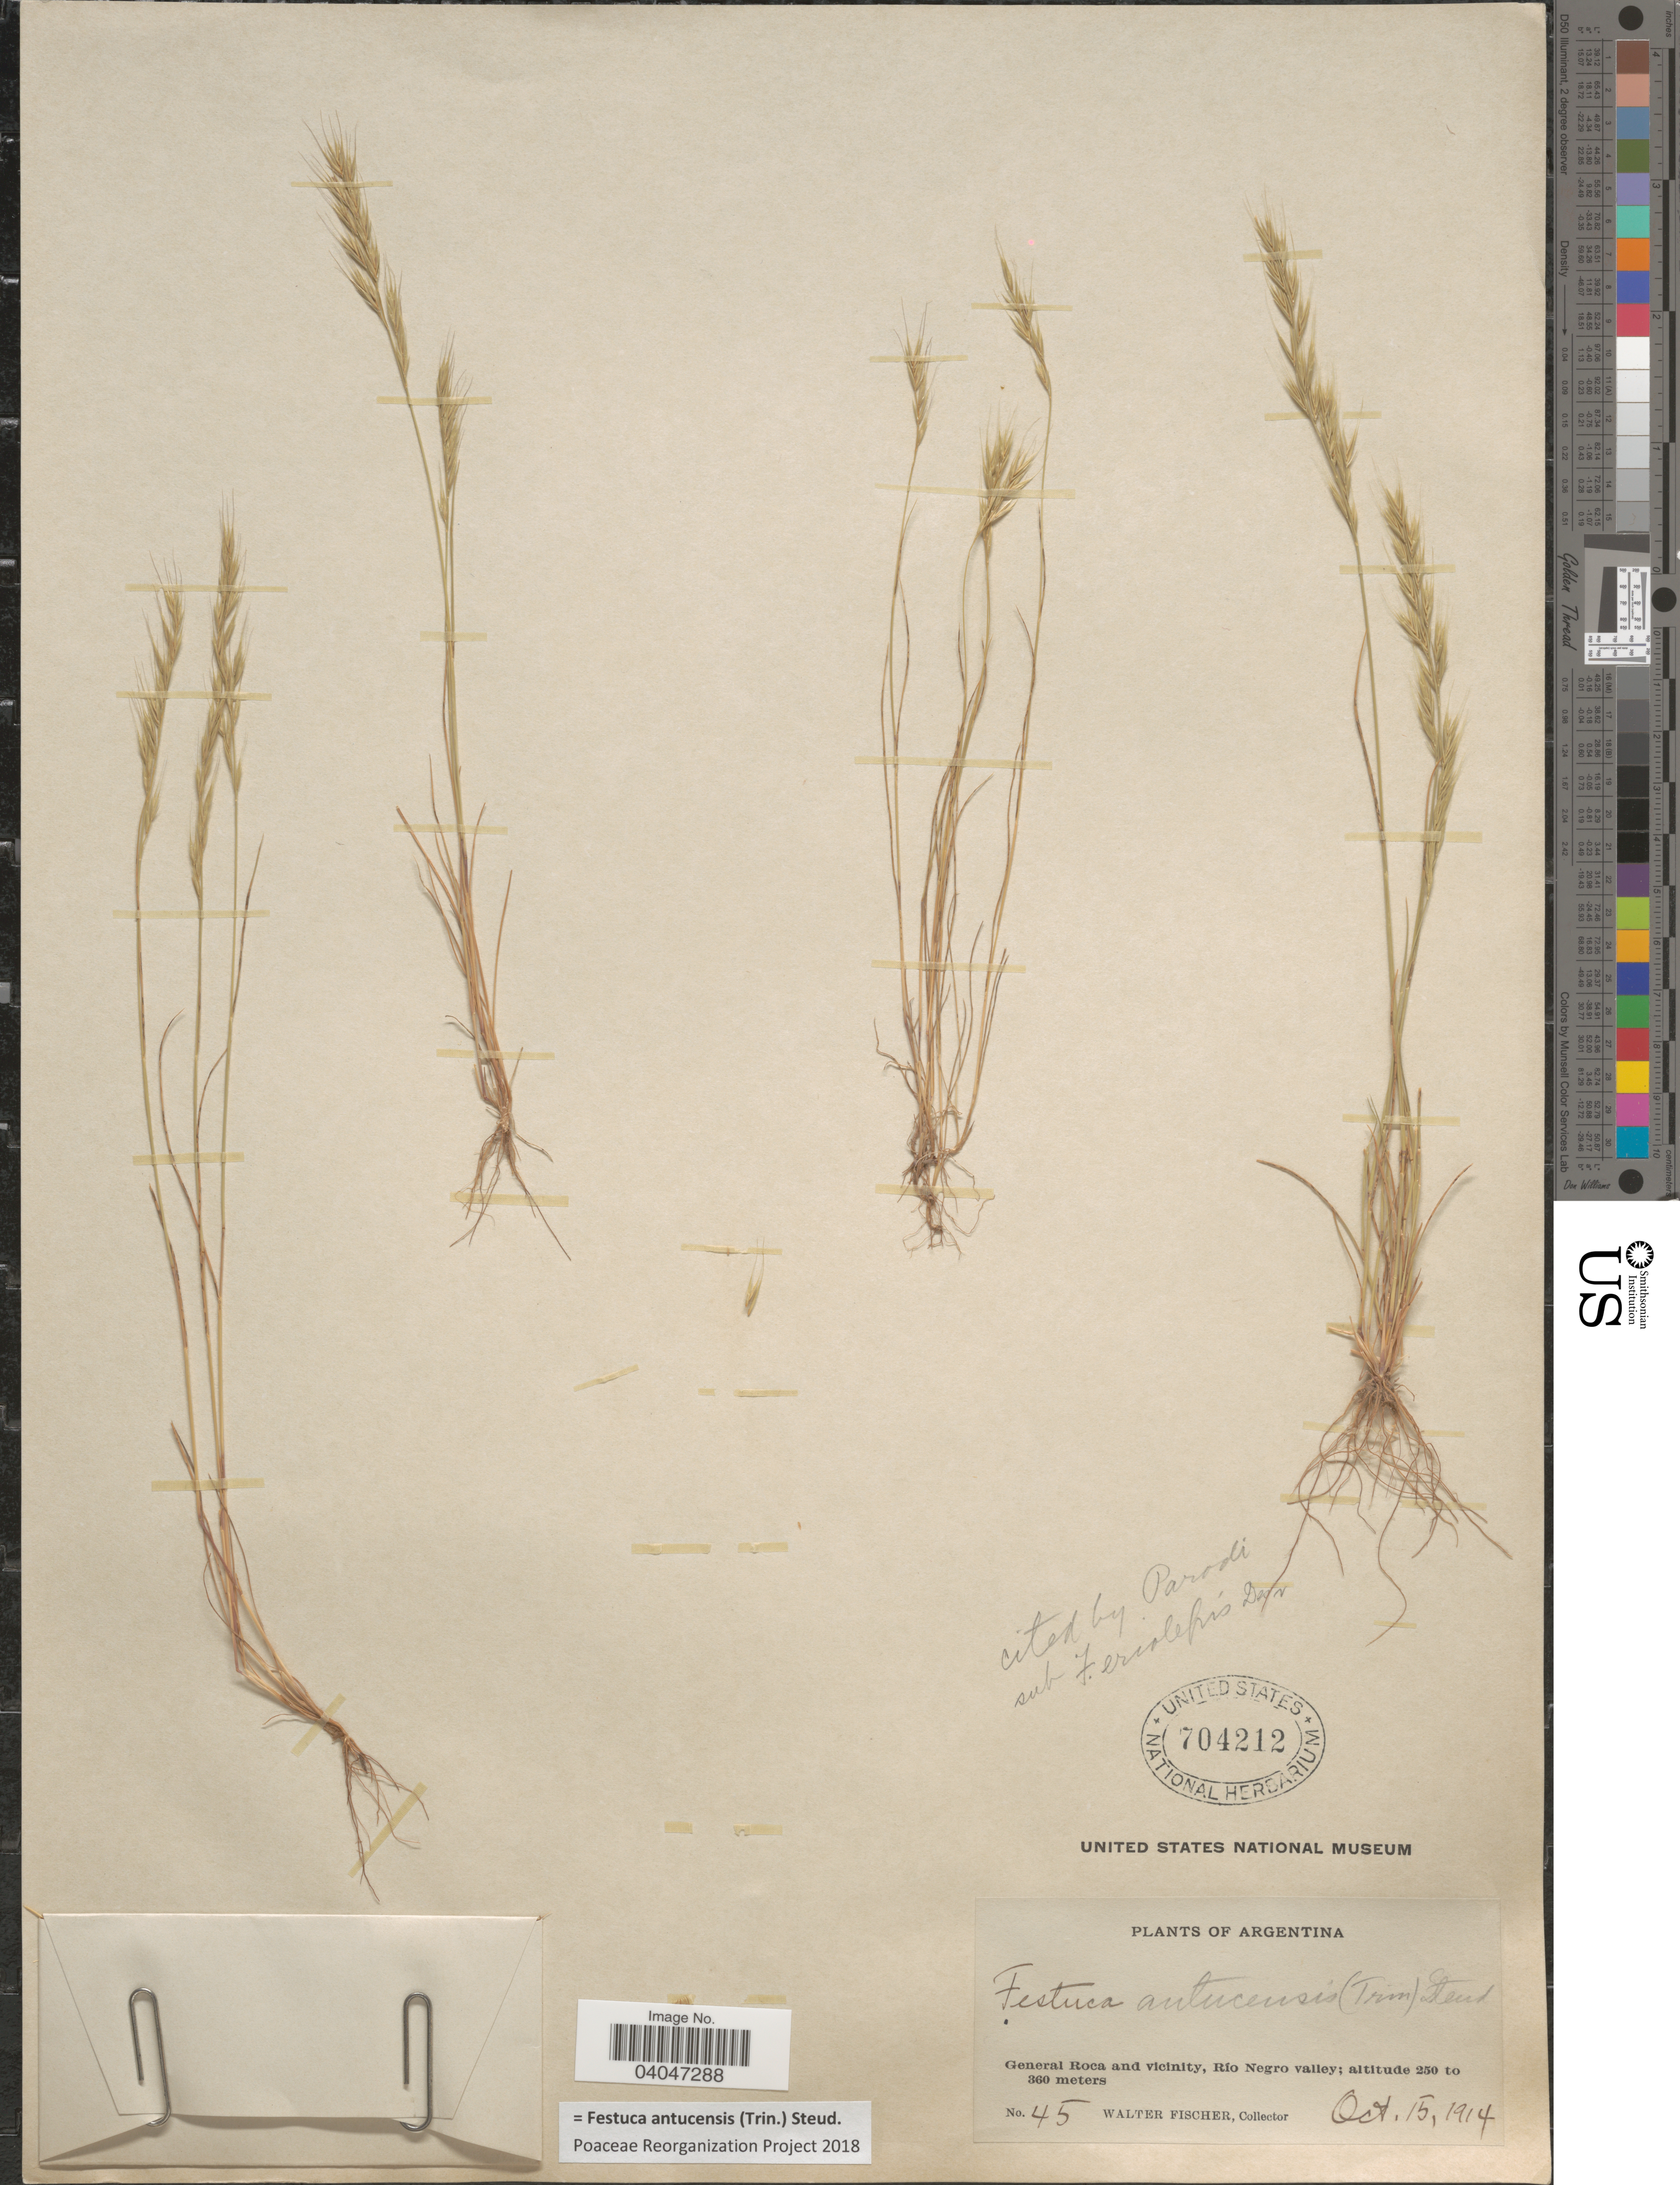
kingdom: Plantae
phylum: Tracheophyta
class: Liliopsida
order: Poales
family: Poaceae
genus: Festuca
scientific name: Festuca antucensis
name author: (Trin.) Steud.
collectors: W. Fischer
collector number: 45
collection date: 1914-10-15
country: Argentina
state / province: Rio Negro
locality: General Roca and vicinity, Río Negro valley.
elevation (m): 250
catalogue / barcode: US 704212